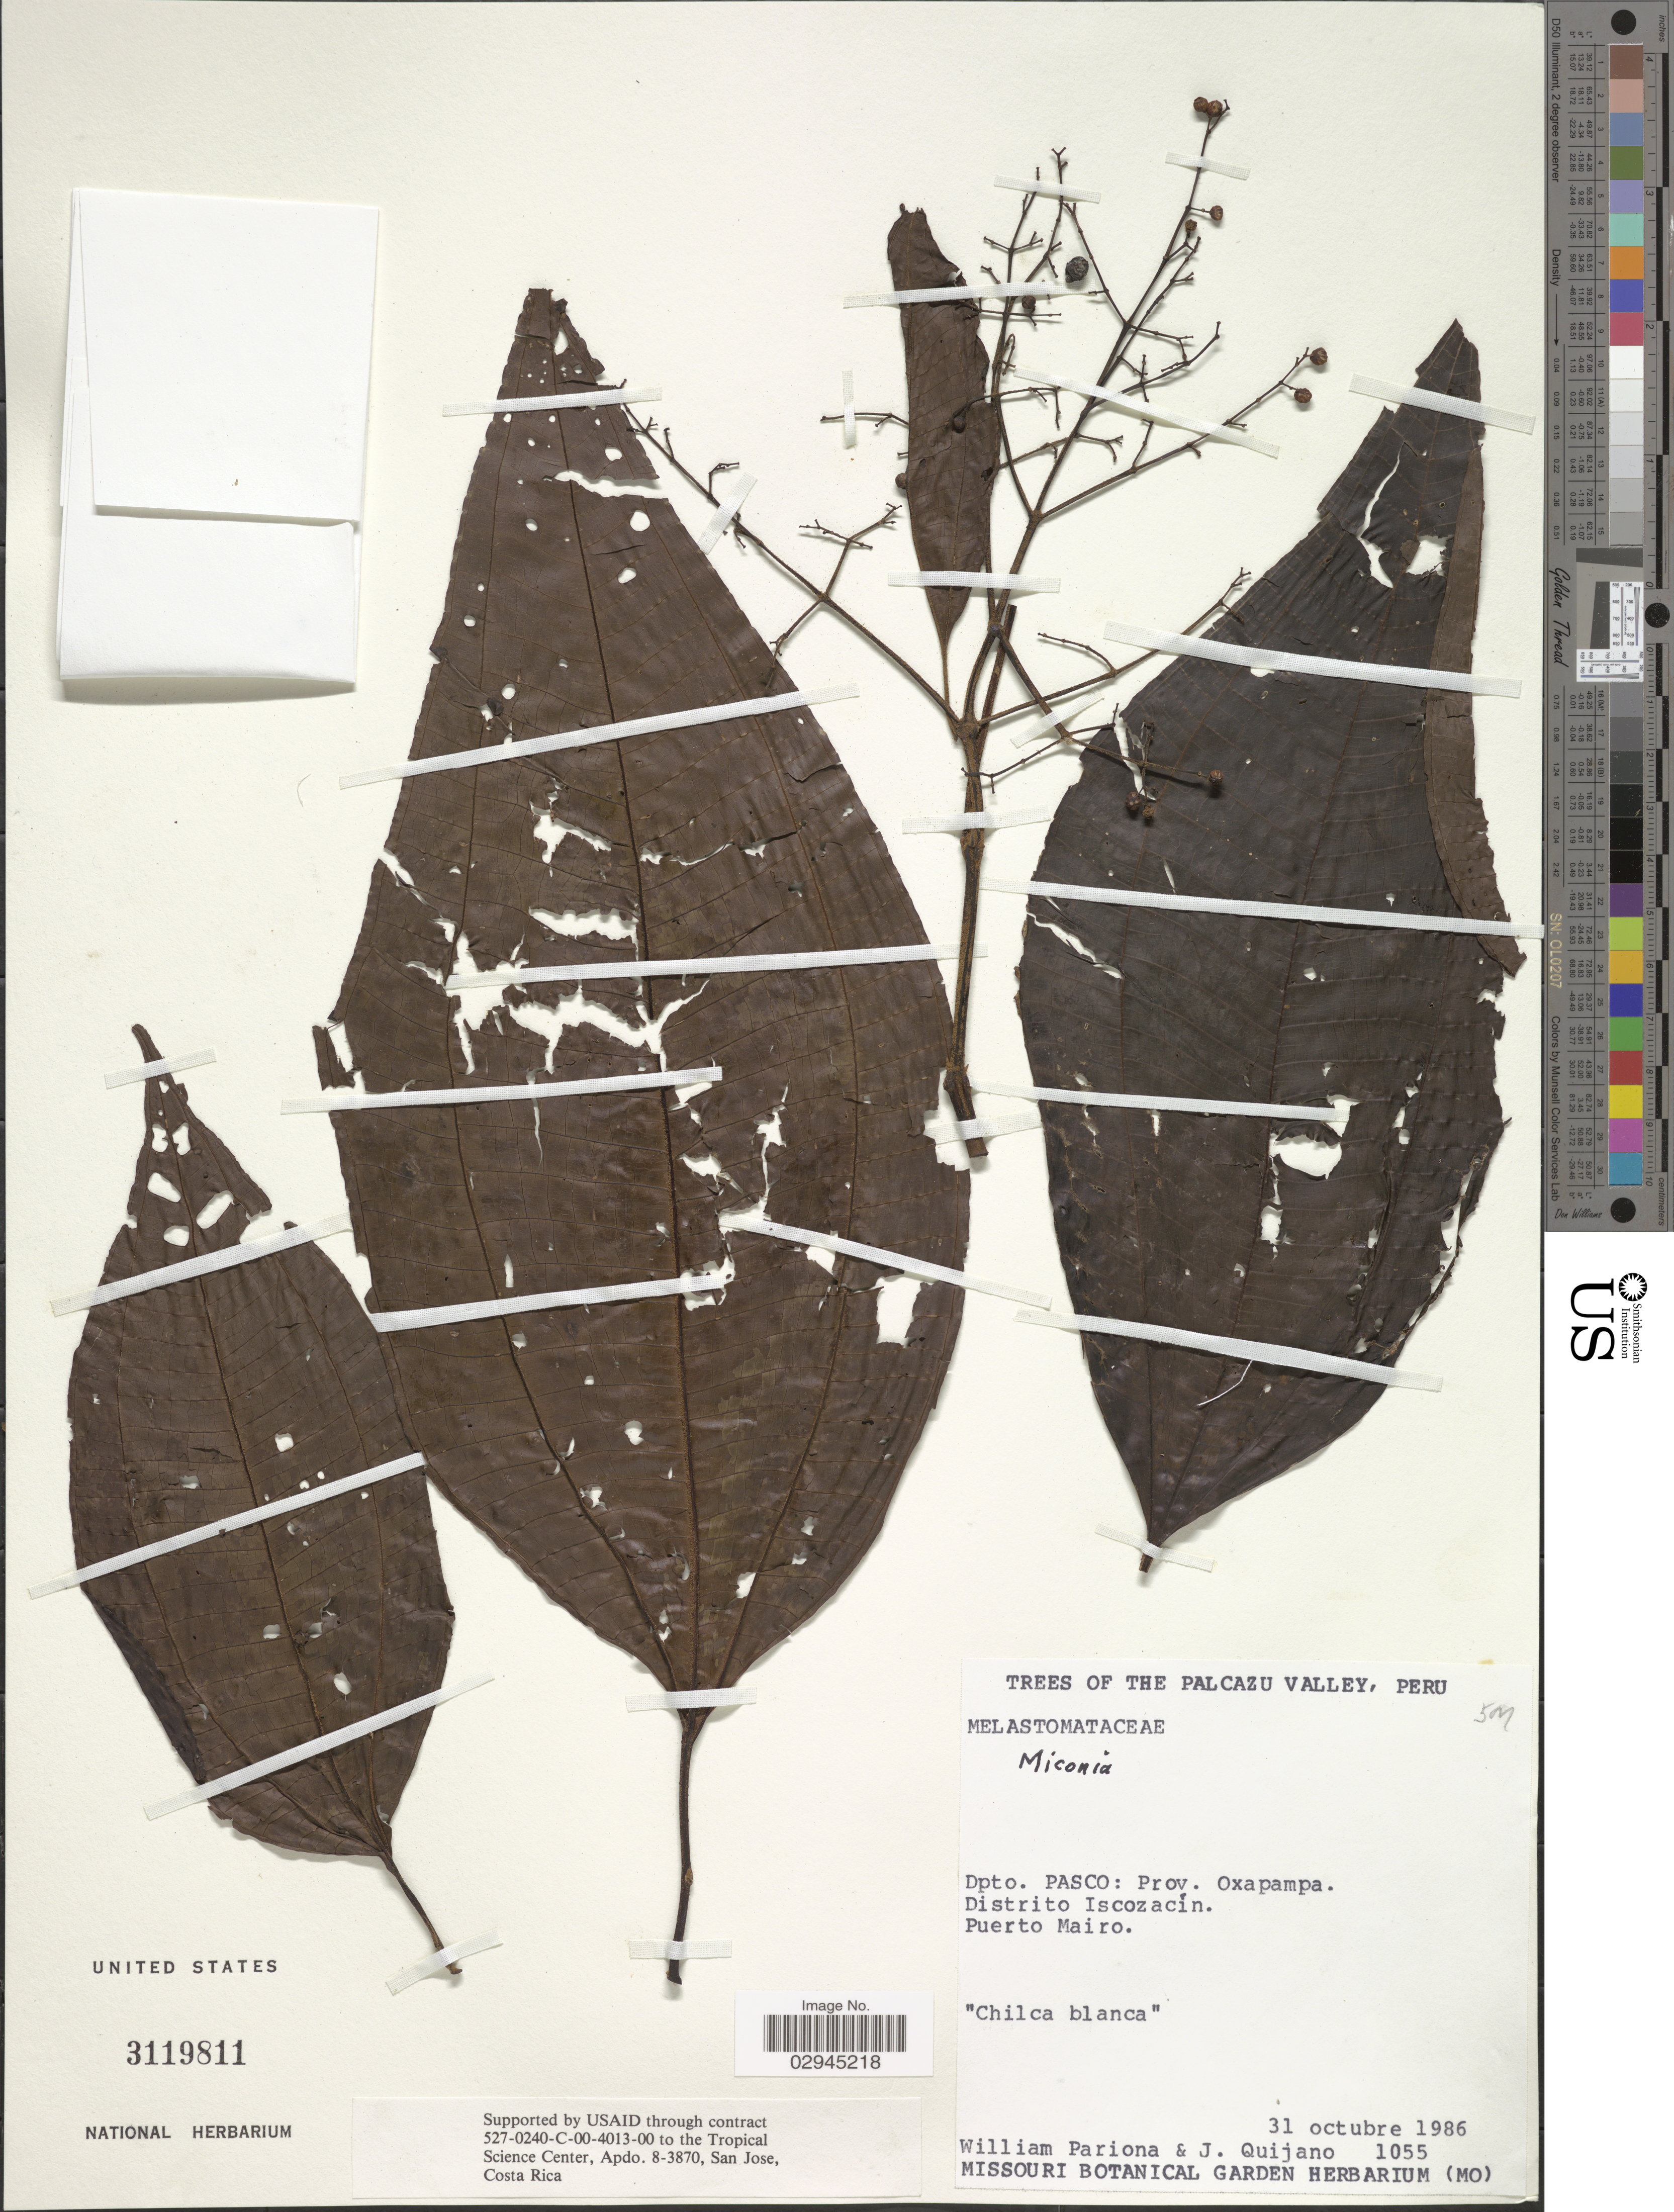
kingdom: Plantae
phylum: Tracheophyta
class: Magnoliopsida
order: Myrtales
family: Melastomataceae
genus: Miconia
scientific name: Miconia sp.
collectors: W. Pariona & J. Quijano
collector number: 1055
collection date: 1986-10-31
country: Peru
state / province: Pasco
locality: Palcazu Valley. Dpto. Pasco: Prov. Oxapampa. Distrito Iscozacín. Puerto Mairo.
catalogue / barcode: US 3119811